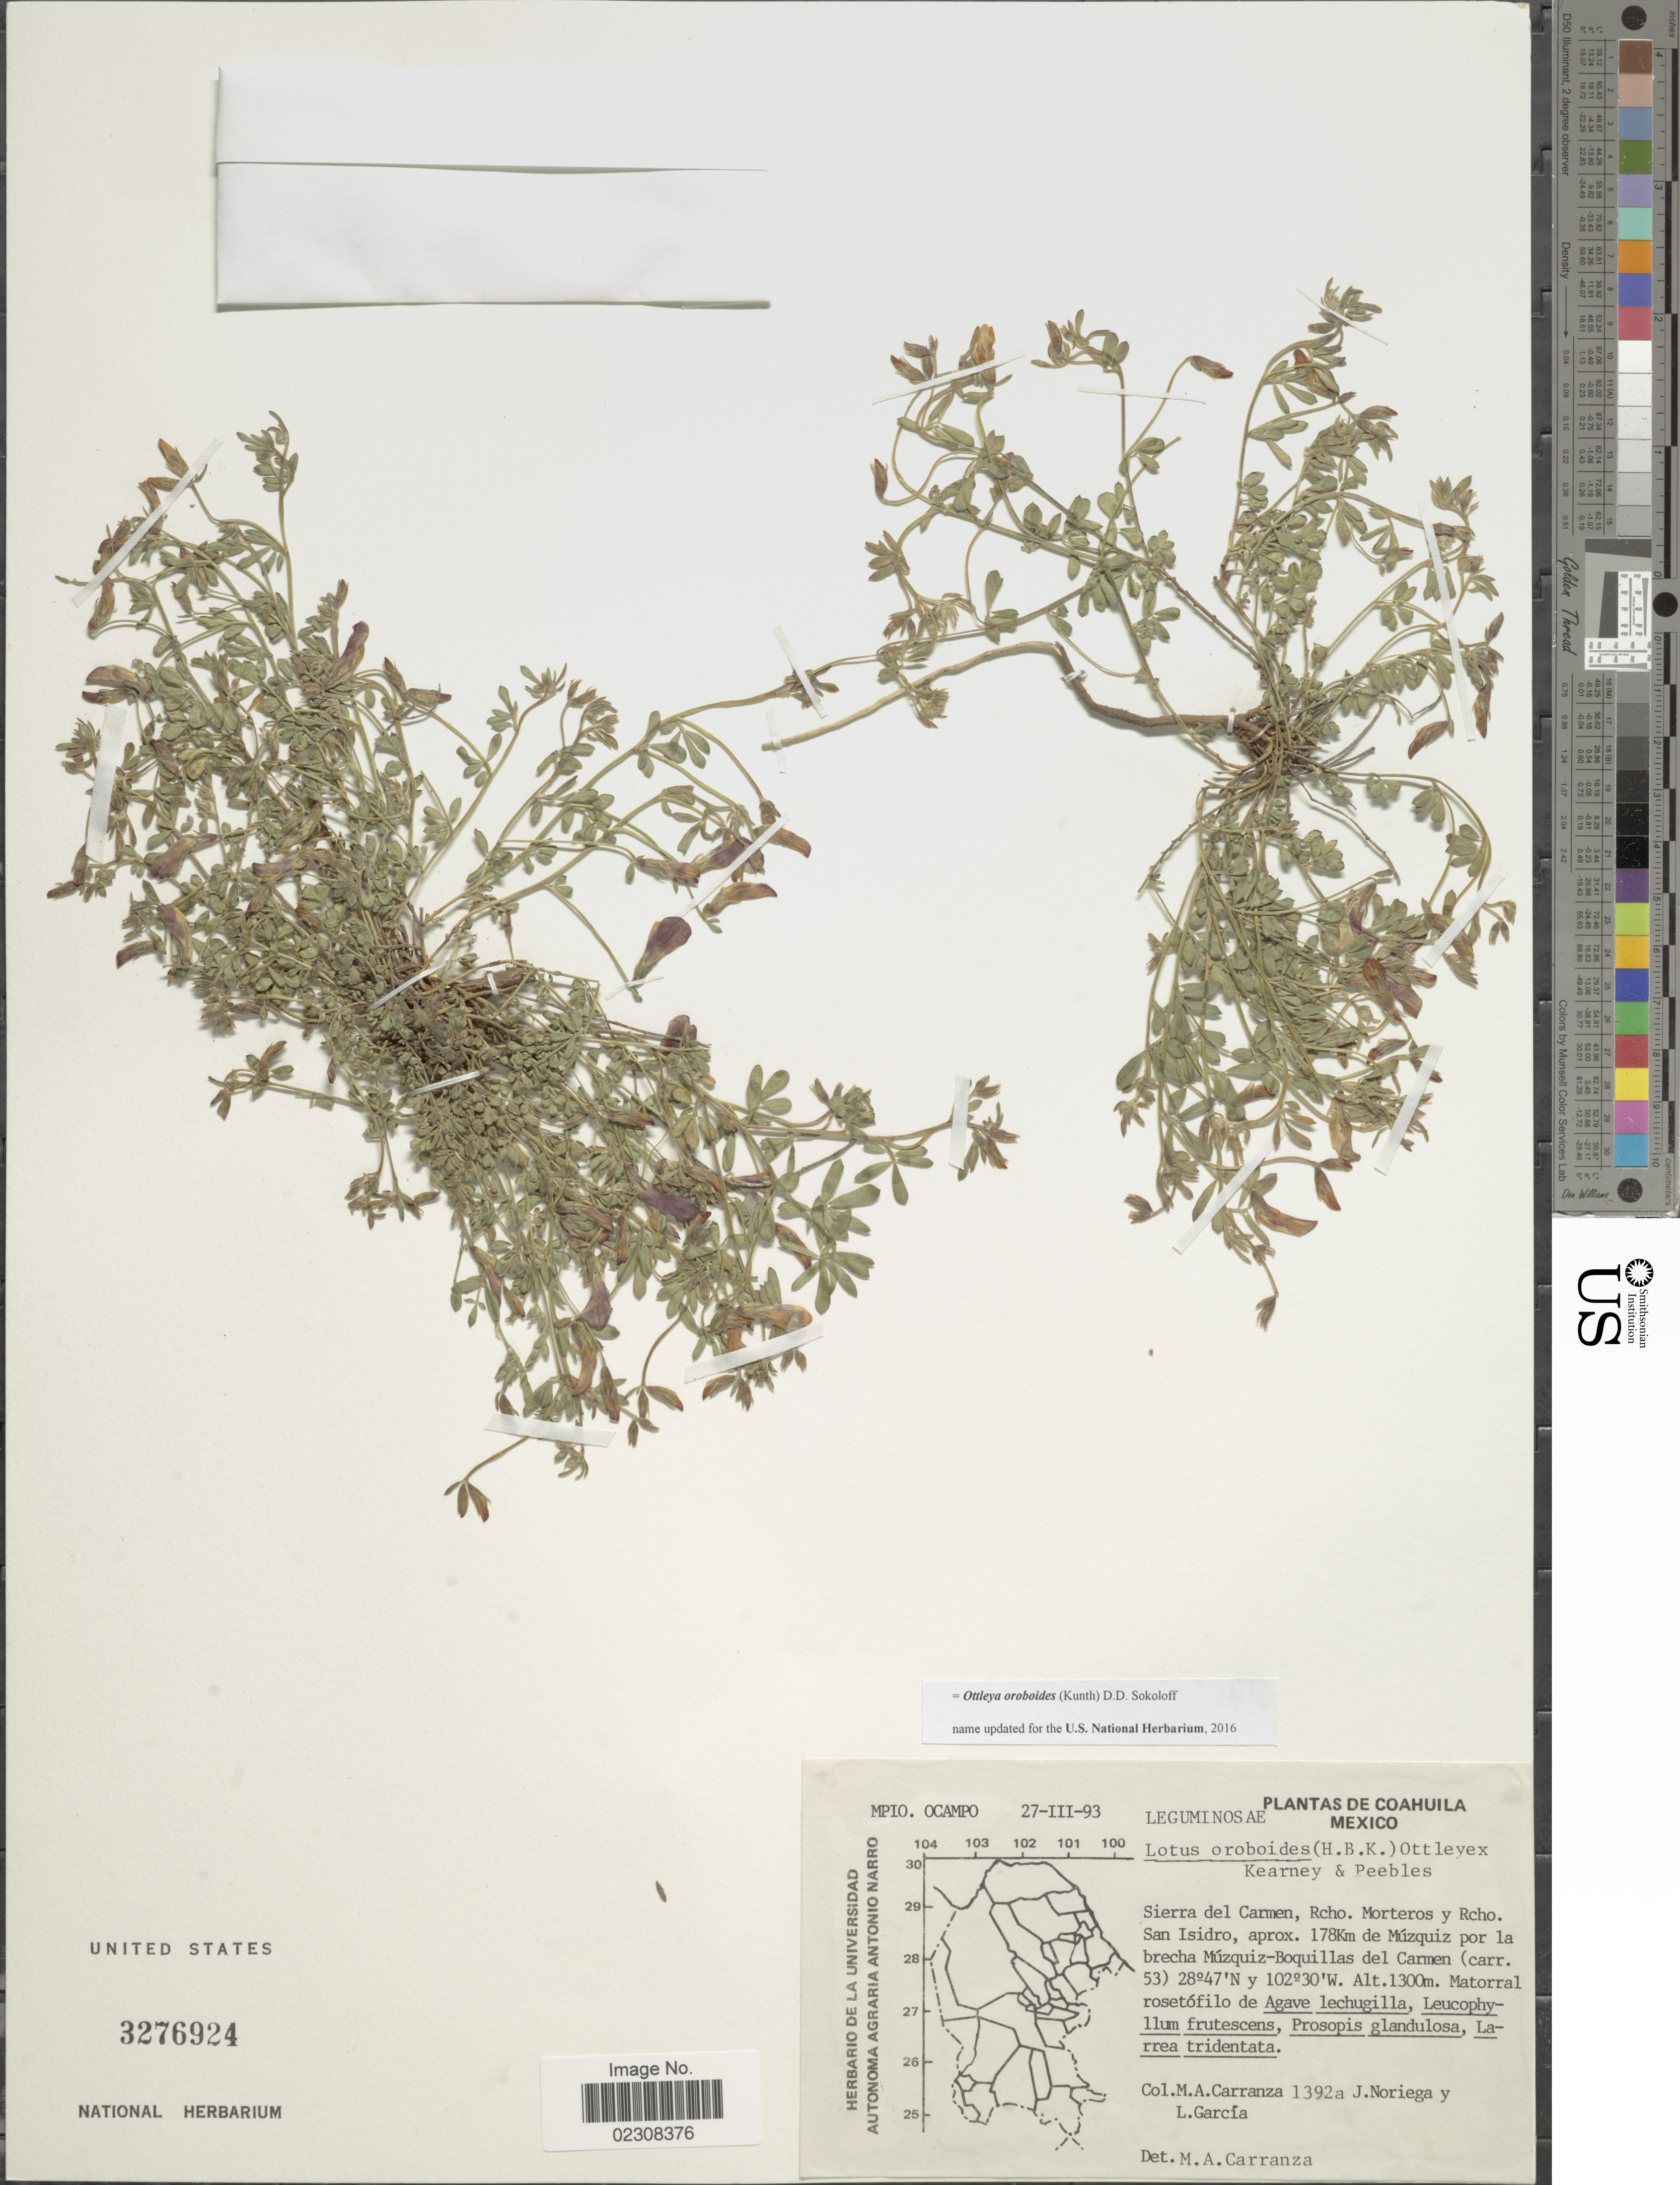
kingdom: Plantae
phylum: Tracheophyta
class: Magnoliopsida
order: Fabales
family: Fabaceae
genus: Ottleya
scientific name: Ottleya oroboides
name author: (Kunth) D.D. Sokoloff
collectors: M. Carranza, J. Noriega & L. Garcia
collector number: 1392a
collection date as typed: Transcribed d/m/y: 27/3/93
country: Mexico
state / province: Coahuila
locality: Sierra del Carmen, Rcho. Morteros y Rcho. San Isidro, aprox. 178Km de Múzquiz por la brecha M'zquiz-Boquillas del Carmen (carr. 53)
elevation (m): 1300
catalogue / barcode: US 3276924